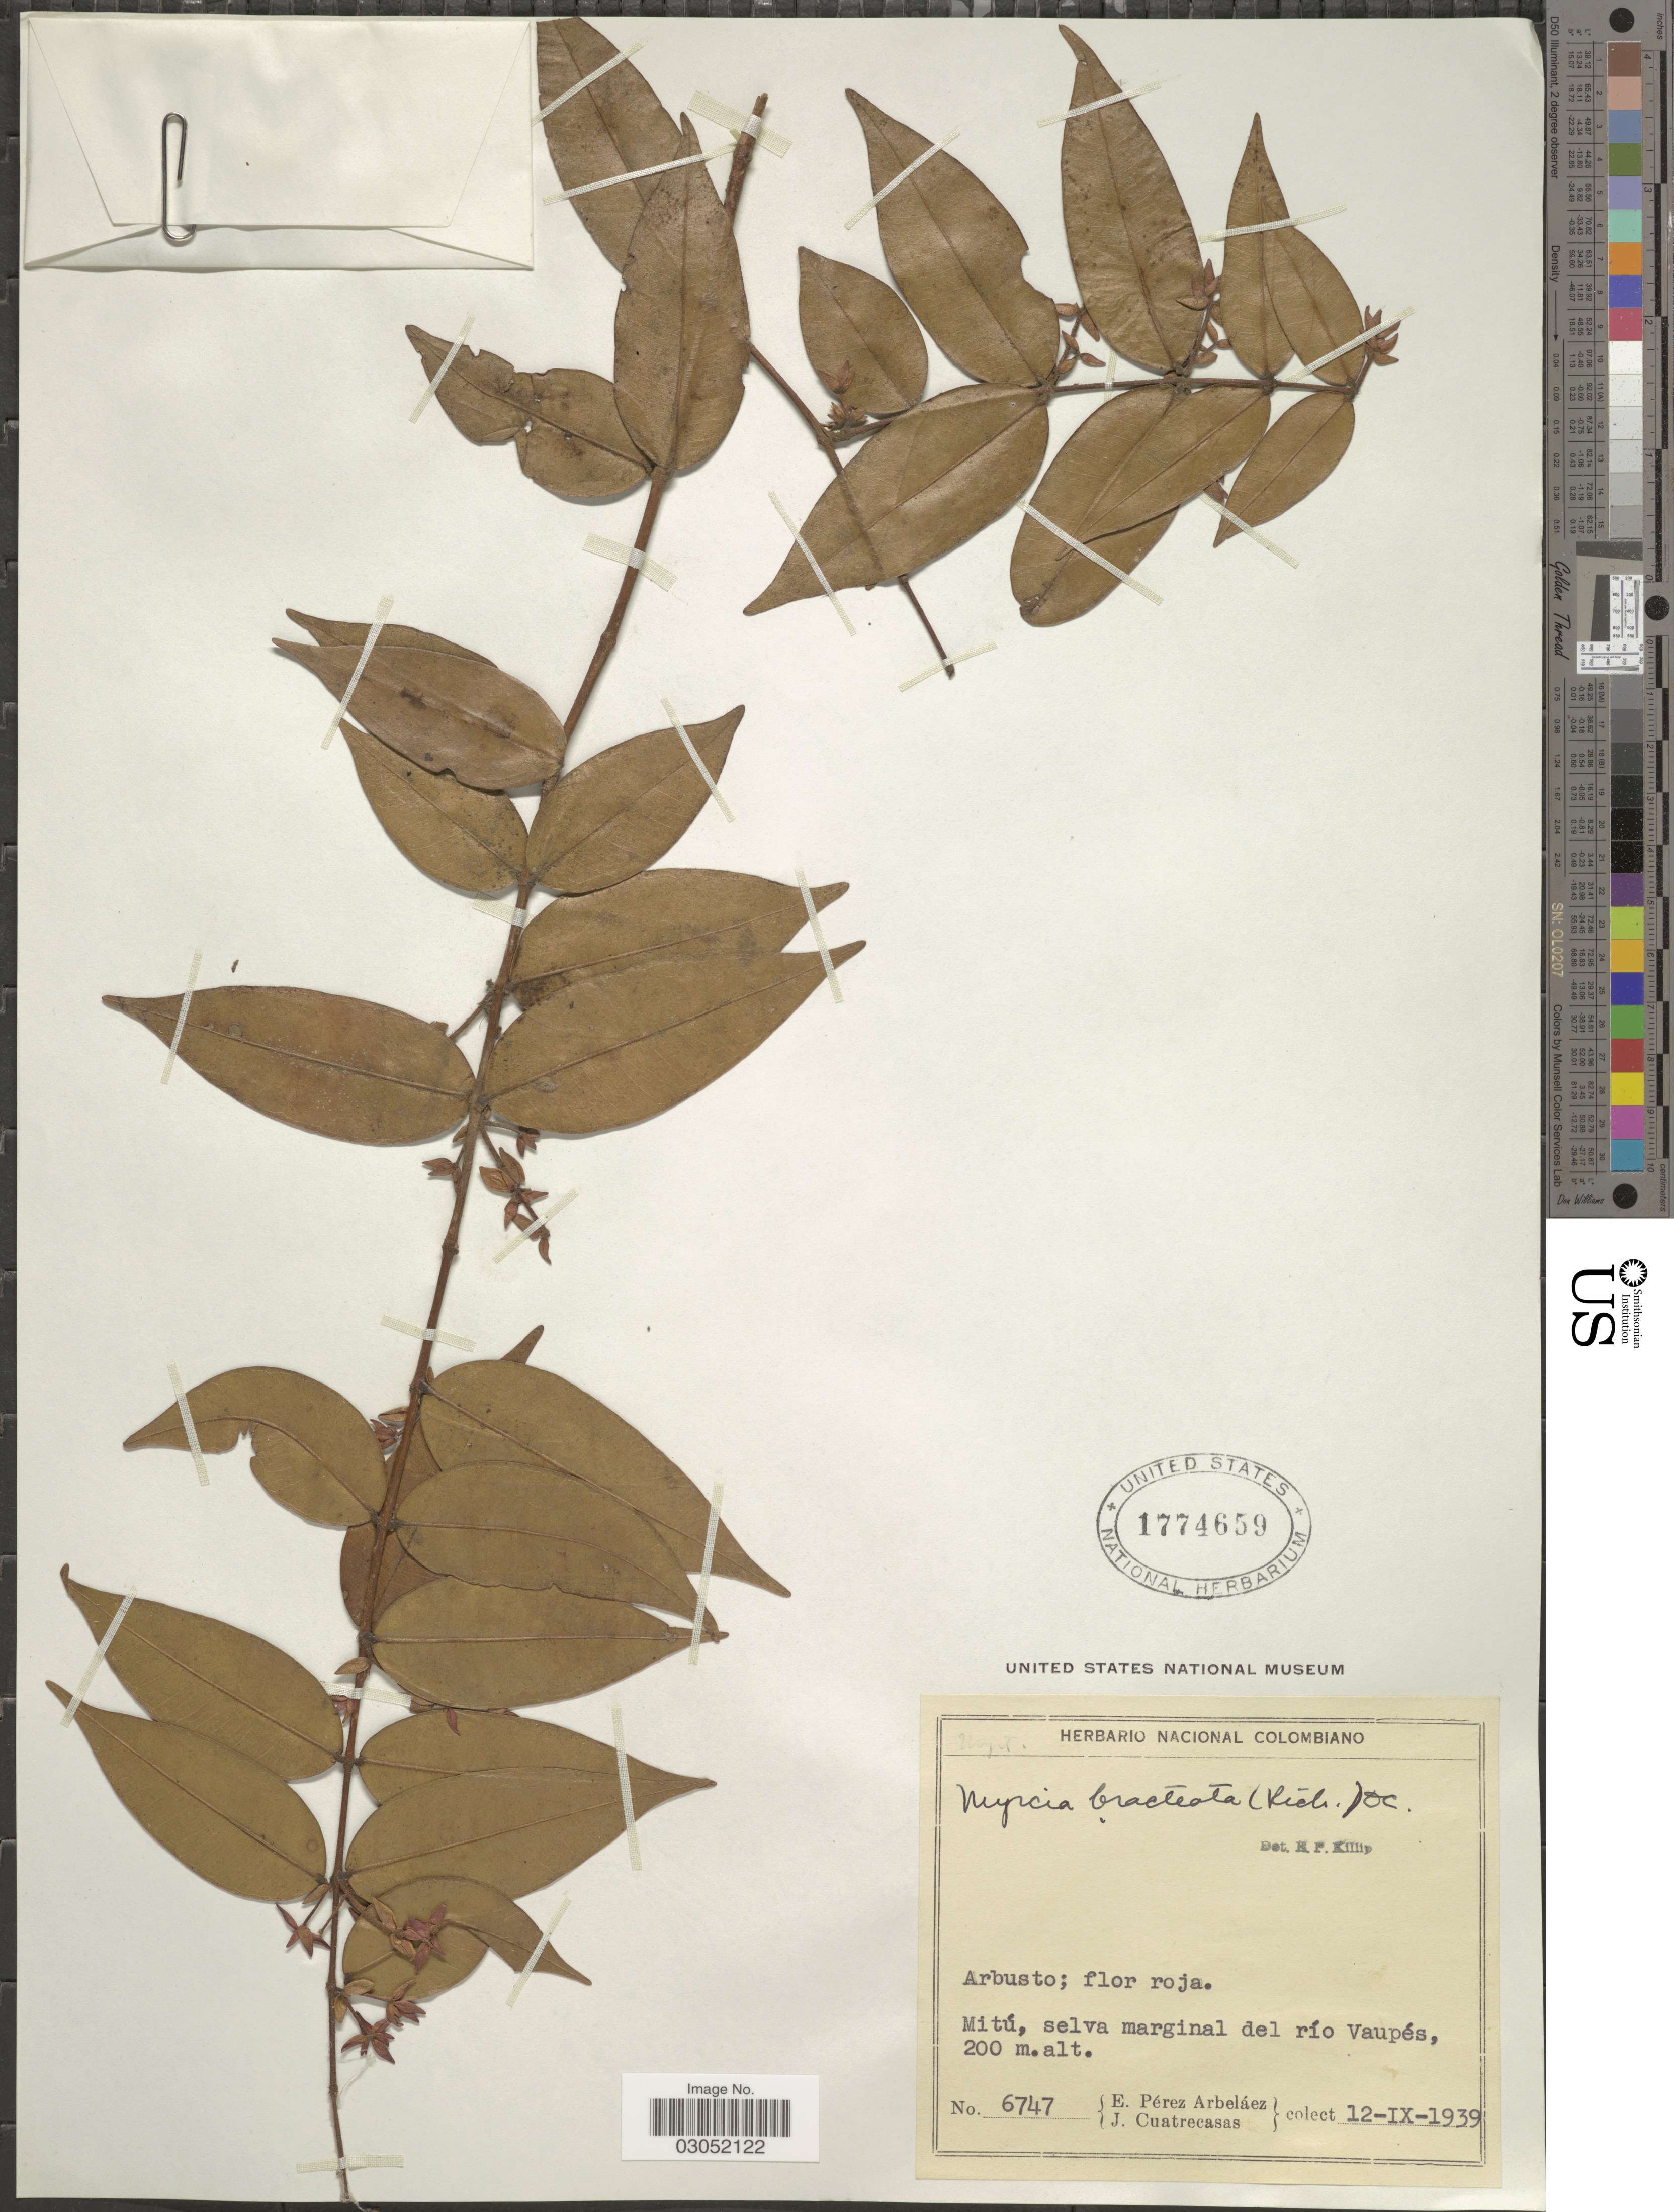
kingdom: Plantae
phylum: Tracheophyta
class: Magnoliopsida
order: Myrtales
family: Myrtaceae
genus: Myrcia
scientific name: Myrcia bracteata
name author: (Rich.) DC.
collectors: E. Pérez Arbeláez & J. Cuatrecasas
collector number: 6747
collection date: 1939-09-12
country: Colombia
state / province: Vaupés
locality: Mitú, selva marginal del río Vaupés.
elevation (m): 200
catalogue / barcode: US 1774659